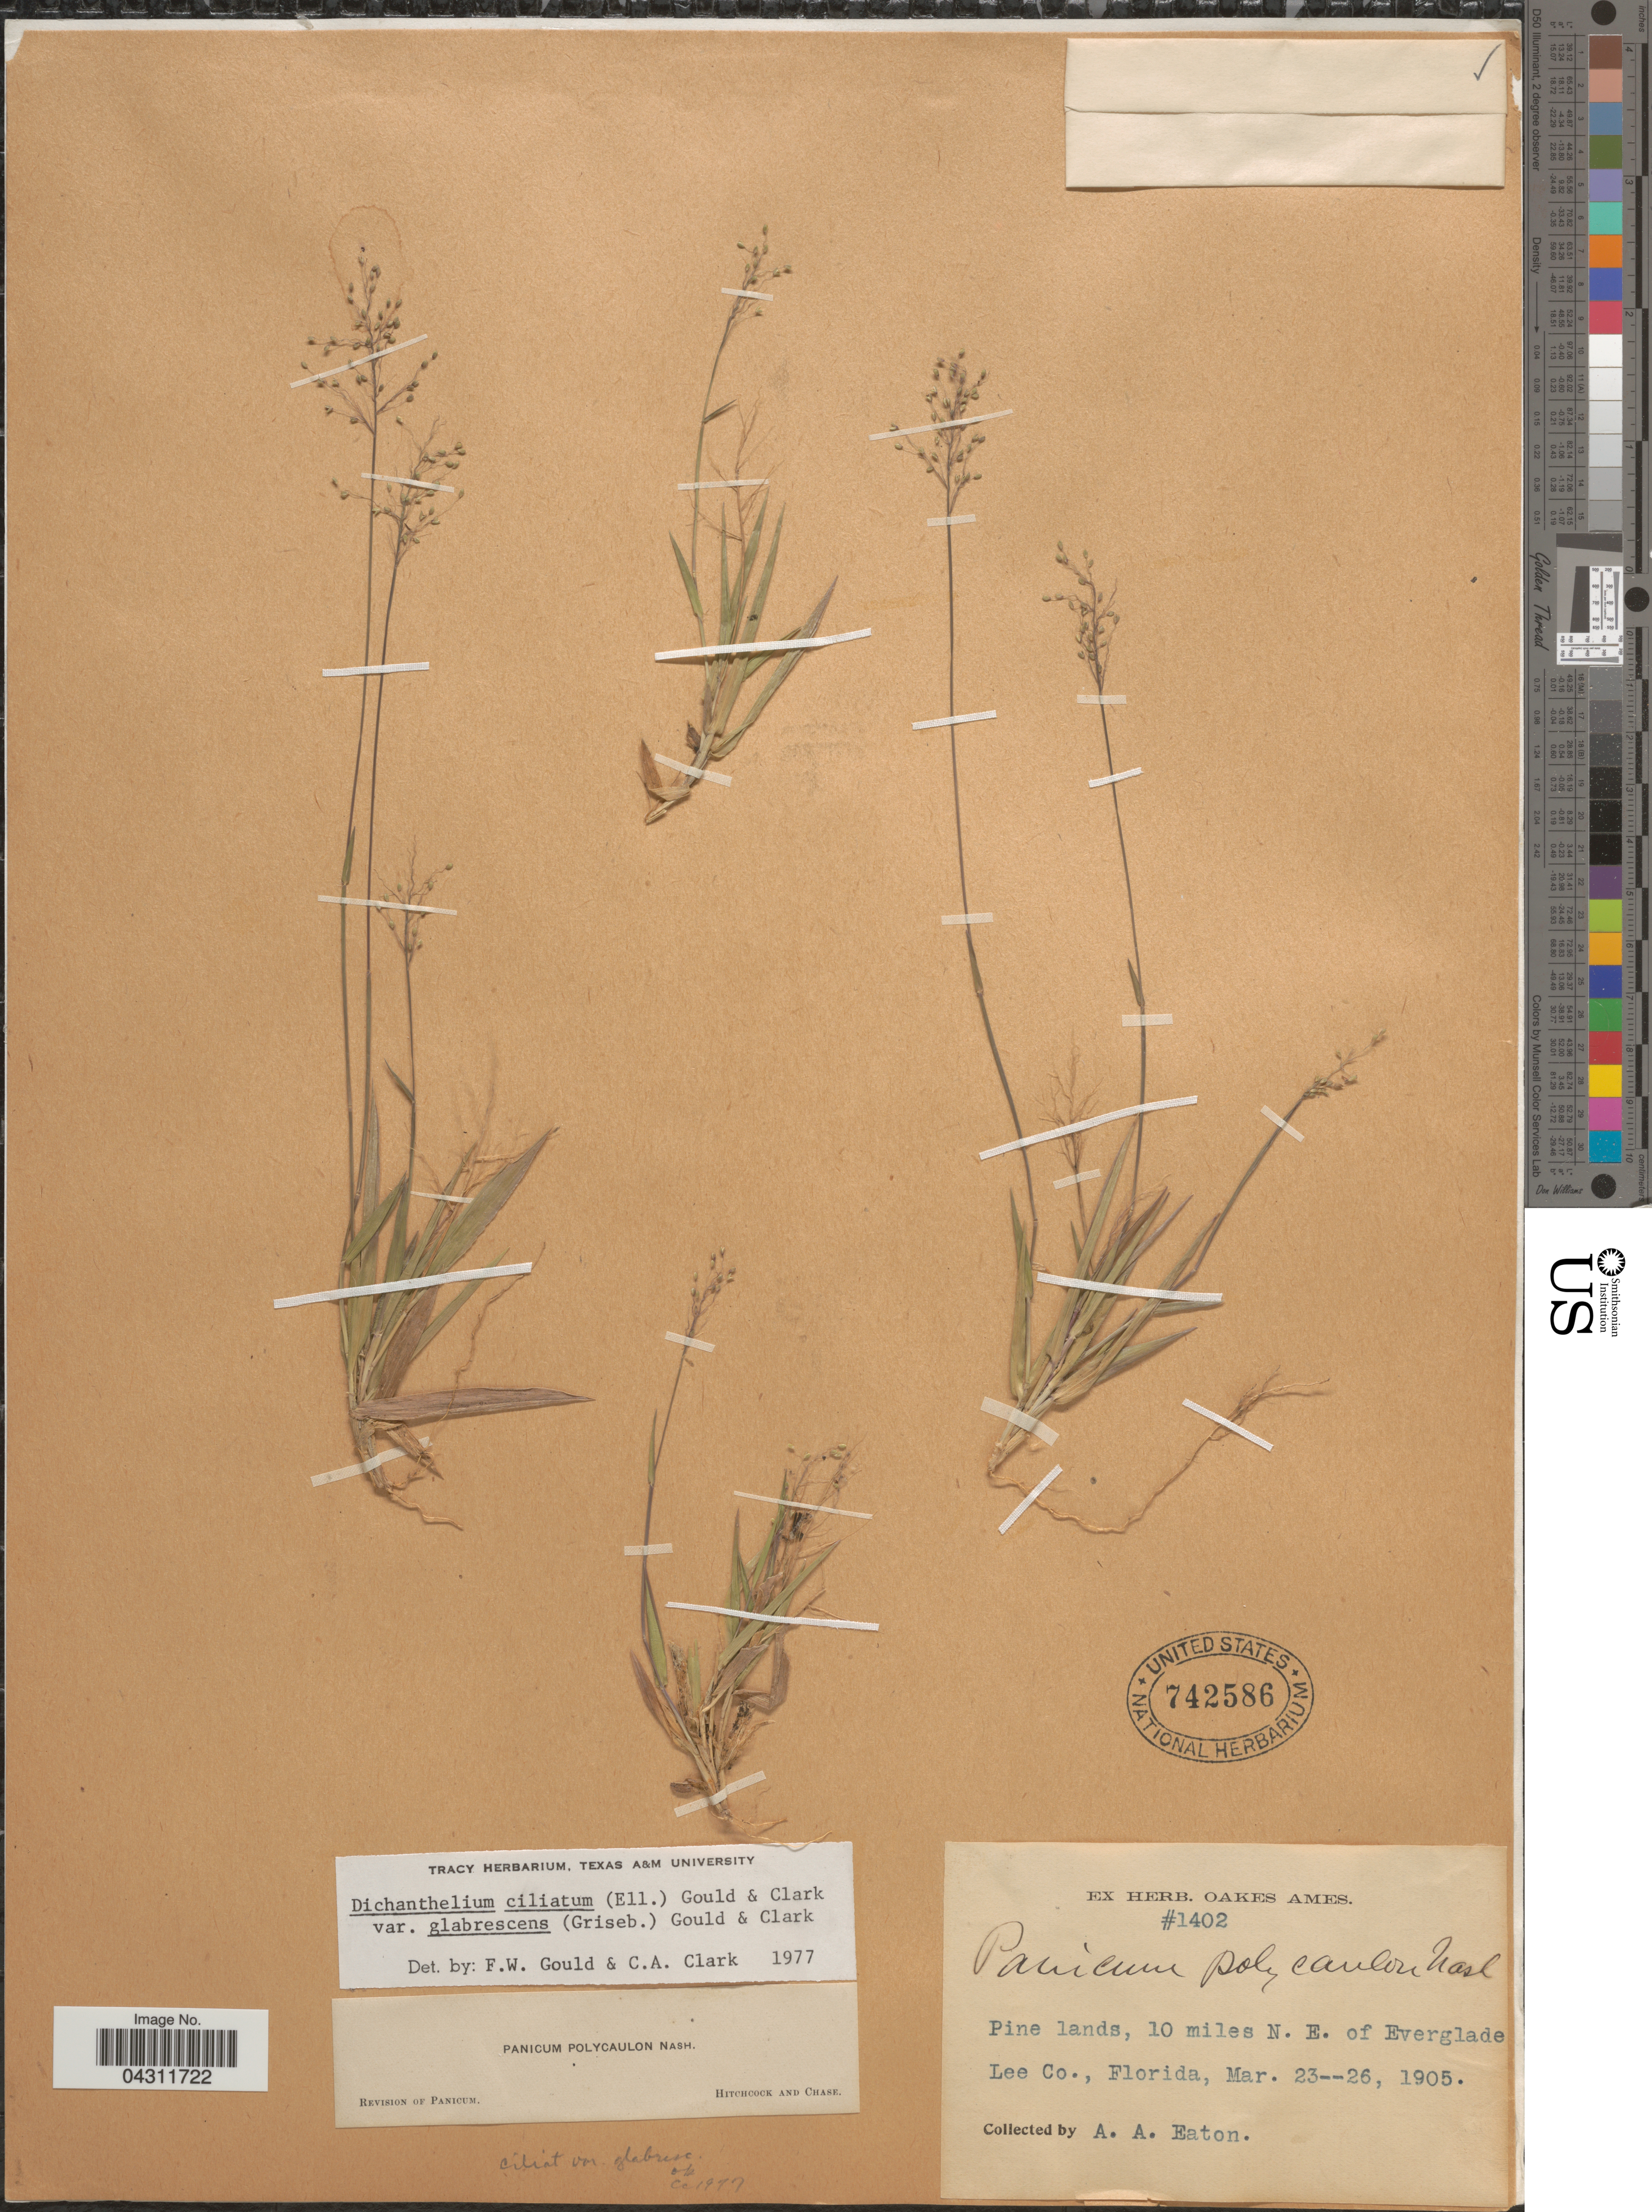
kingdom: Plantae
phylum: Tracheophyta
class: Liliopsida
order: Poales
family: Poaceae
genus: Dichanthelium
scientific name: Dichanthelium strigosum var. glabrescens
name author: (Griseb.) Freckmann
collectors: A. A. Eaton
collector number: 1402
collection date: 1905-03-23/1905-03-26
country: United States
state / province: Florida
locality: Pine lands, 10 miles N. E. of Everglade. Lee Co.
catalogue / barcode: US 742586